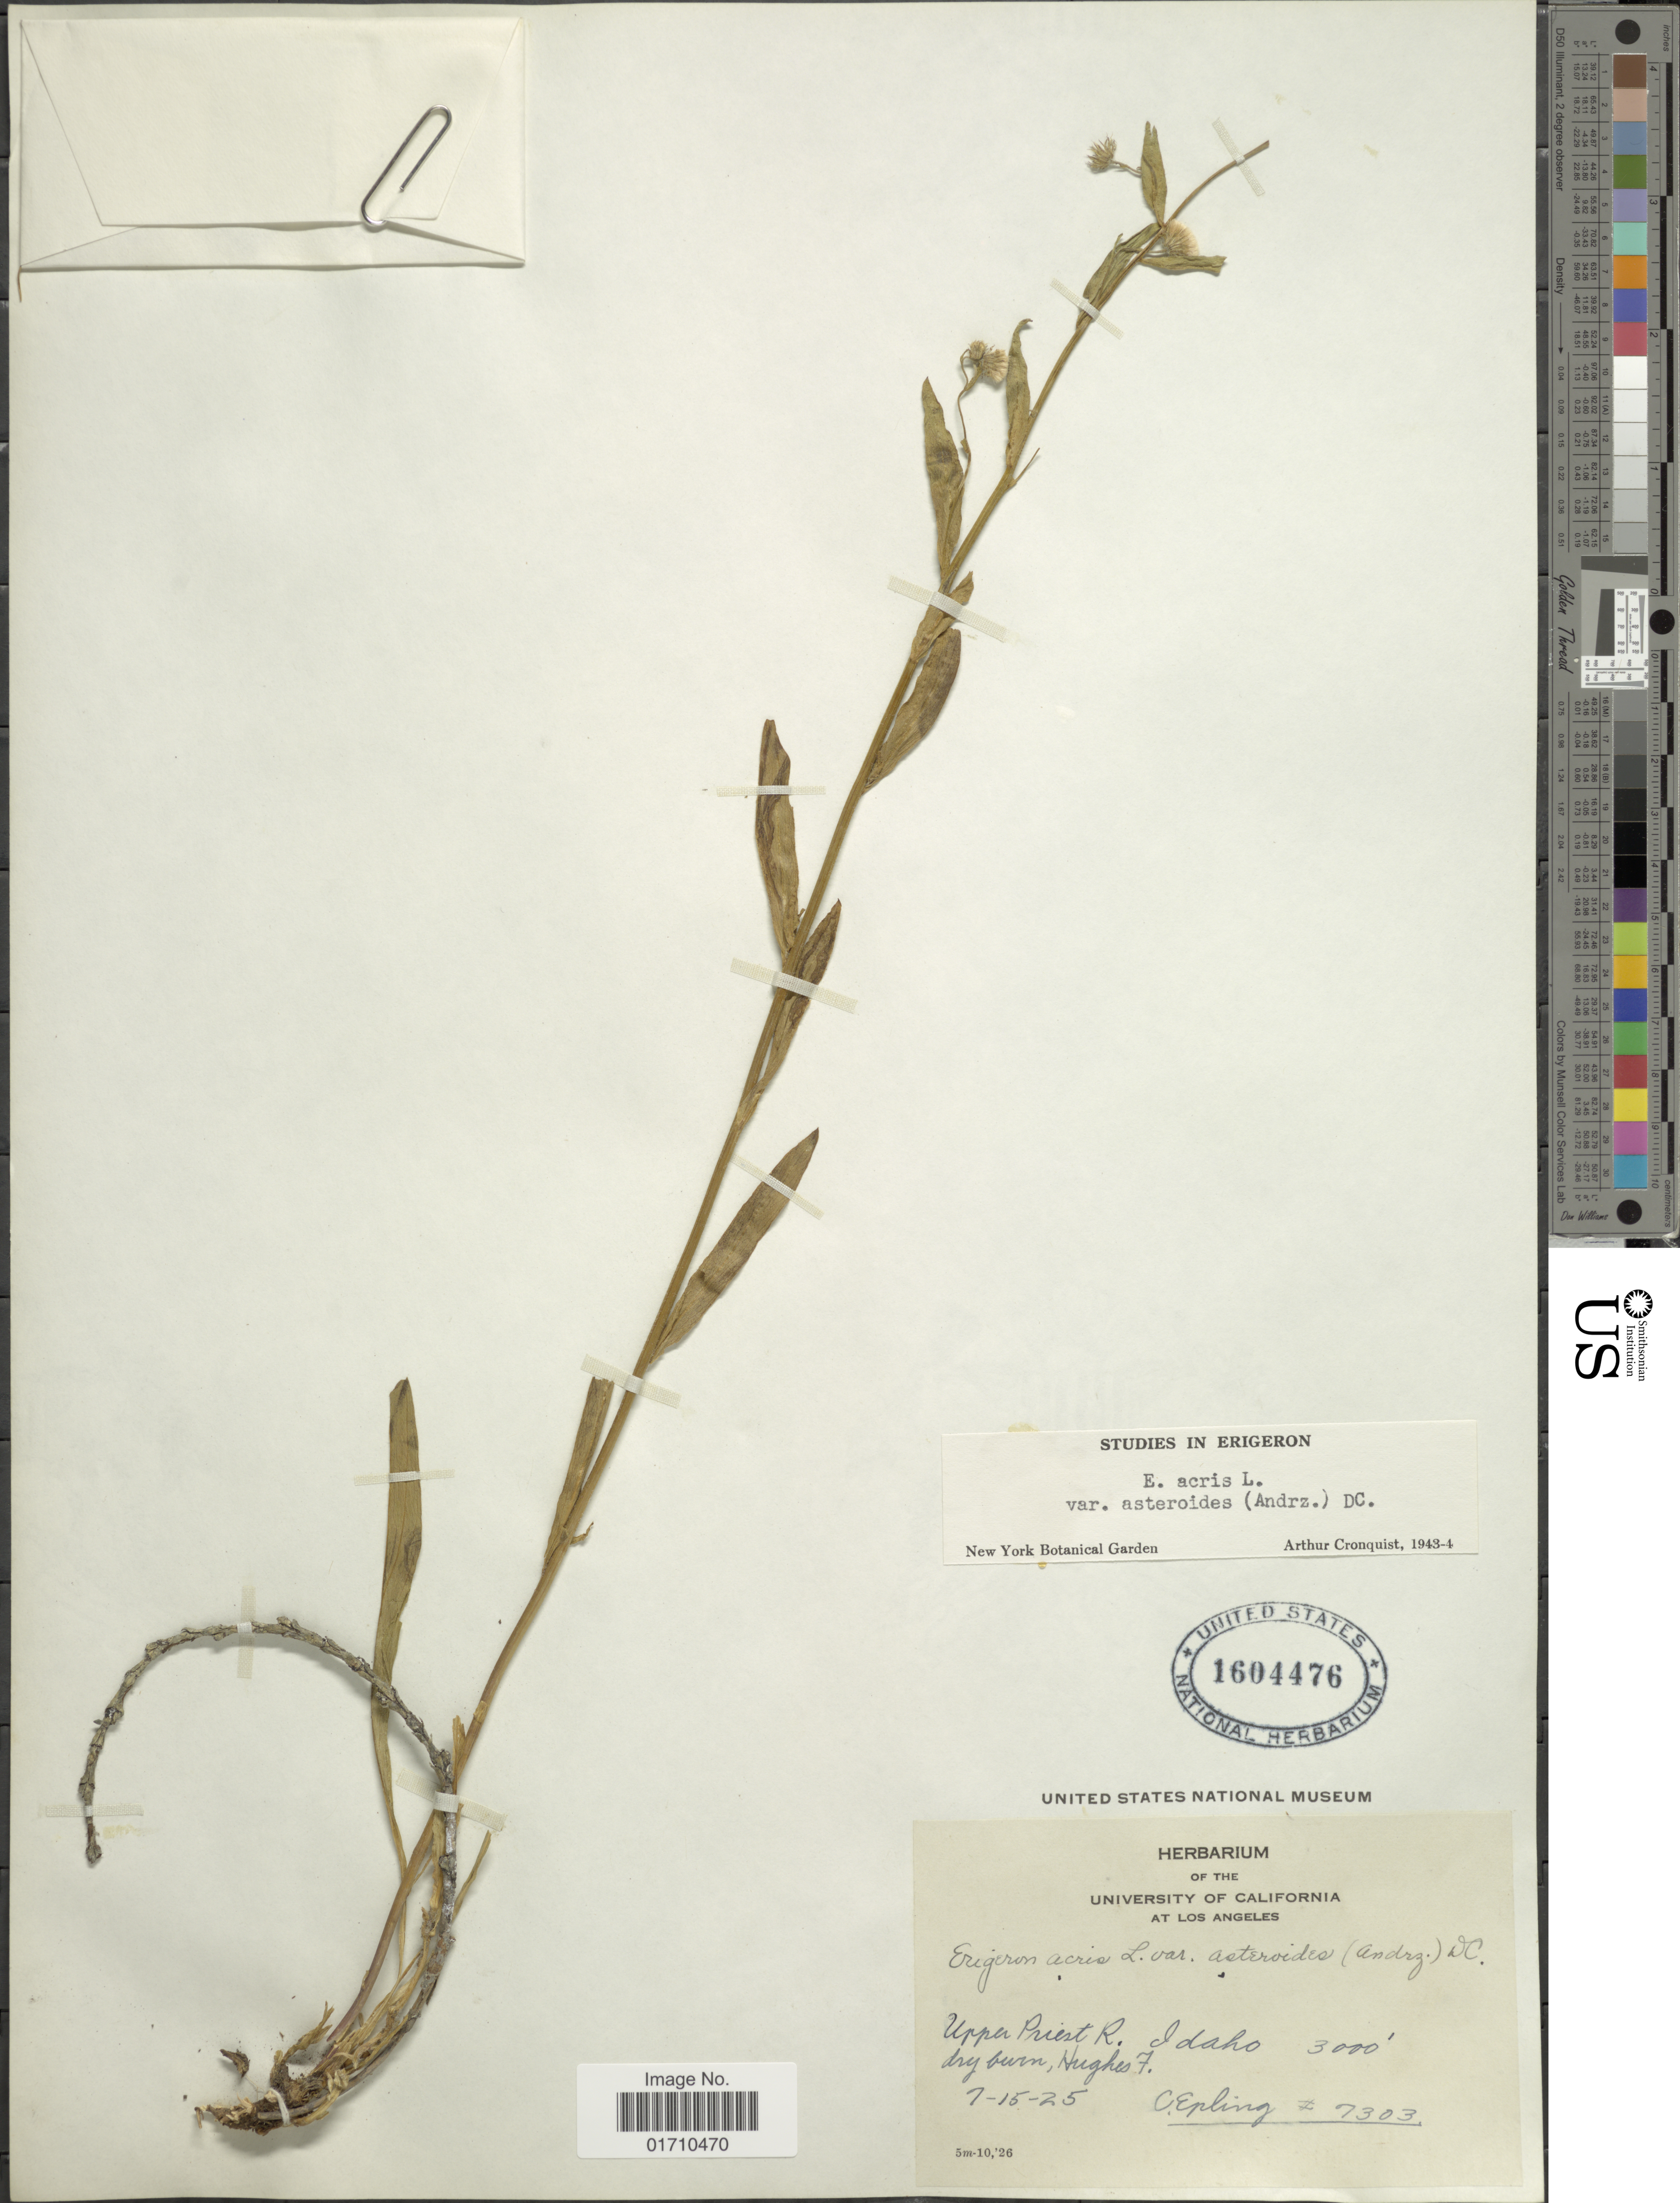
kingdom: Plantae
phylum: Tracheophyta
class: Magnoliopsida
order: Asterales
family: Asteraceae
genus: Erigeron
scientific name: Erigeron acris var. asteroides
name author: (Andrz.) DC.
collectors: C. C. Epling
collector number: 7303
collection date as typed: Transcribed d/m/y: 15/7/25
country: United States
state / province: Idaho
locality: Upper Priest R. Idaho, dry burn, Hughes F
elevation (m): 914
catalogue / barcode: US 1604476